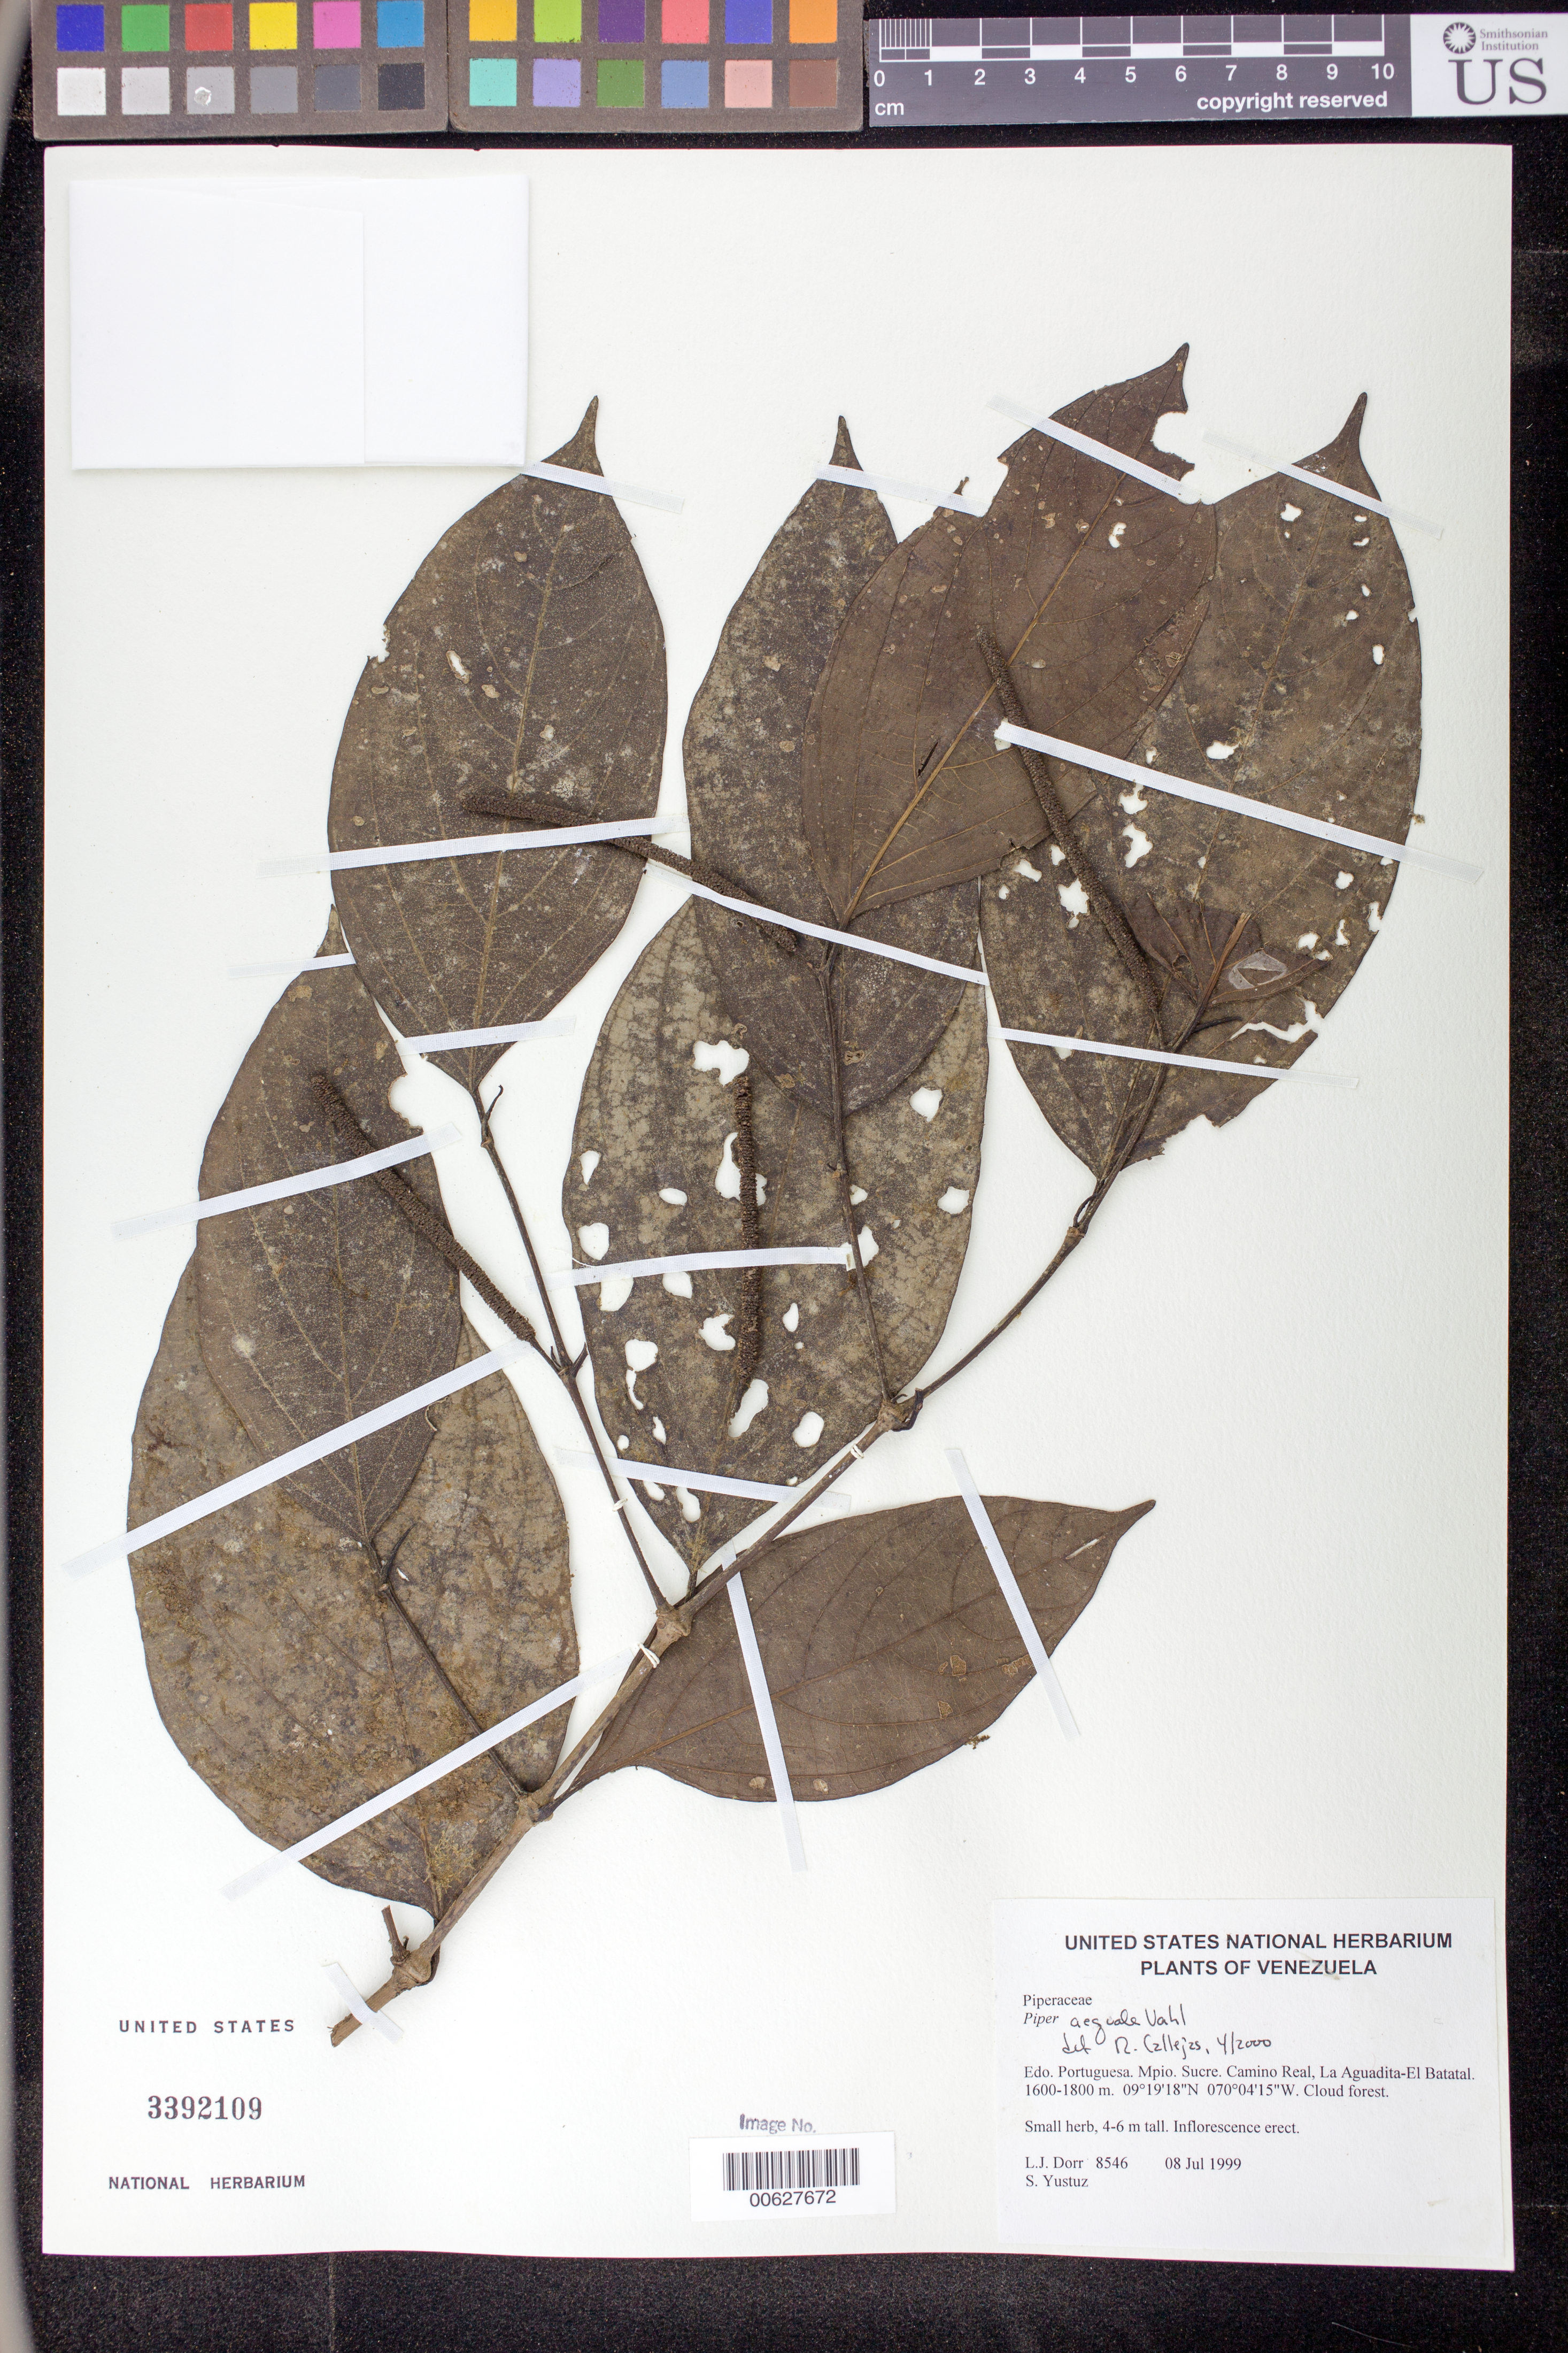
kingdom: Plantae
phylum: Tracheophyta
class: Magnoliopsida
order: Piperales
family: Piperaceae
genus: Piper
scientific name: Piper aequale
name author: Vahl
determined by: Callejas, Ricardo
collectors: L. J. Dorr & S. Yustiz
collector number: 8546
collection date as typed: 08 Jul 1999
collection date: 1999-07-08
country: Venezuela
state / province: Portuguesa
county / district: Sucre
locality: Camino Real, La Aguadita-El Batatal.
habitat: Cloud forest.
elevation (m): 1600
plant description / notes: C, F, HUA, MO, NY, PORT, US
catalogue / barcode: US 3392109